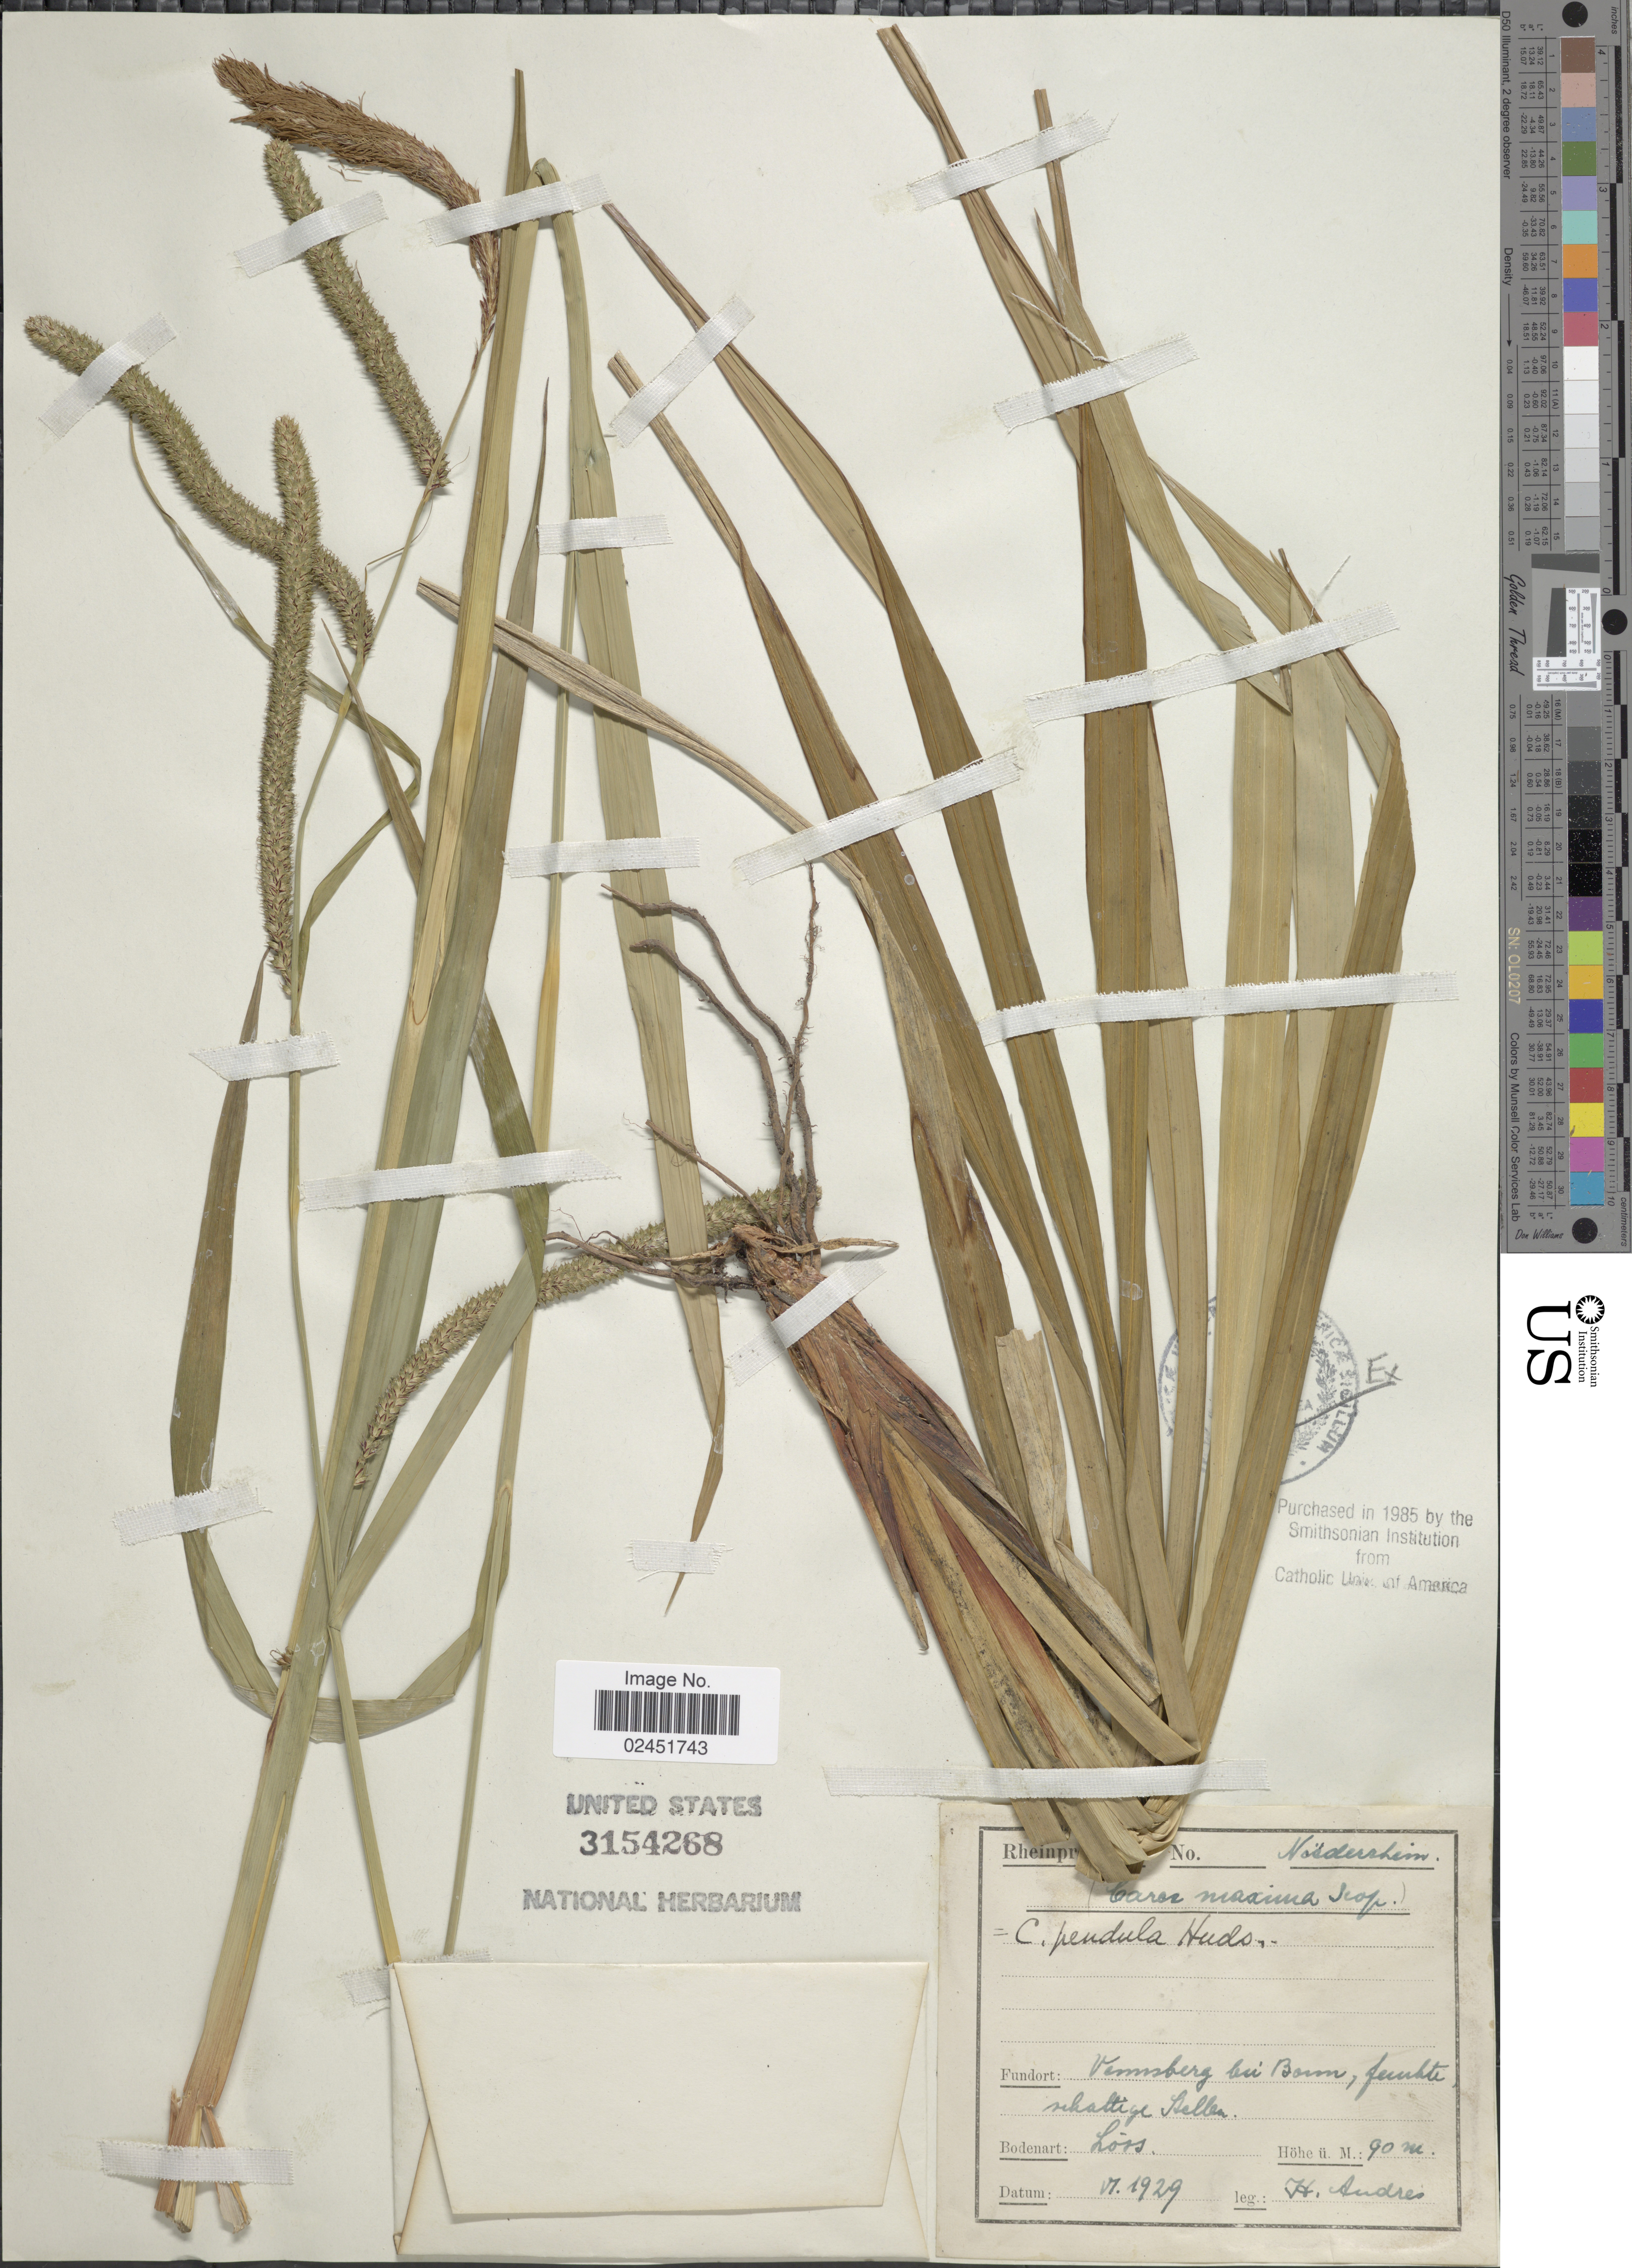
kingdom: Plantae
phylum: Tracheophyta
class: Liliopsida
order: Poales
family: Cyperaceae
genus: Carex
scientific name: Carex pendula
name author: Huds.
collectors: H. Andres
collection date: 1929-06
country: Germany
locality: Vennberg bei Borm, funkte schattige Stellen [interpreted]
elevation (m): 90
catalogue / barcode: US 3154268